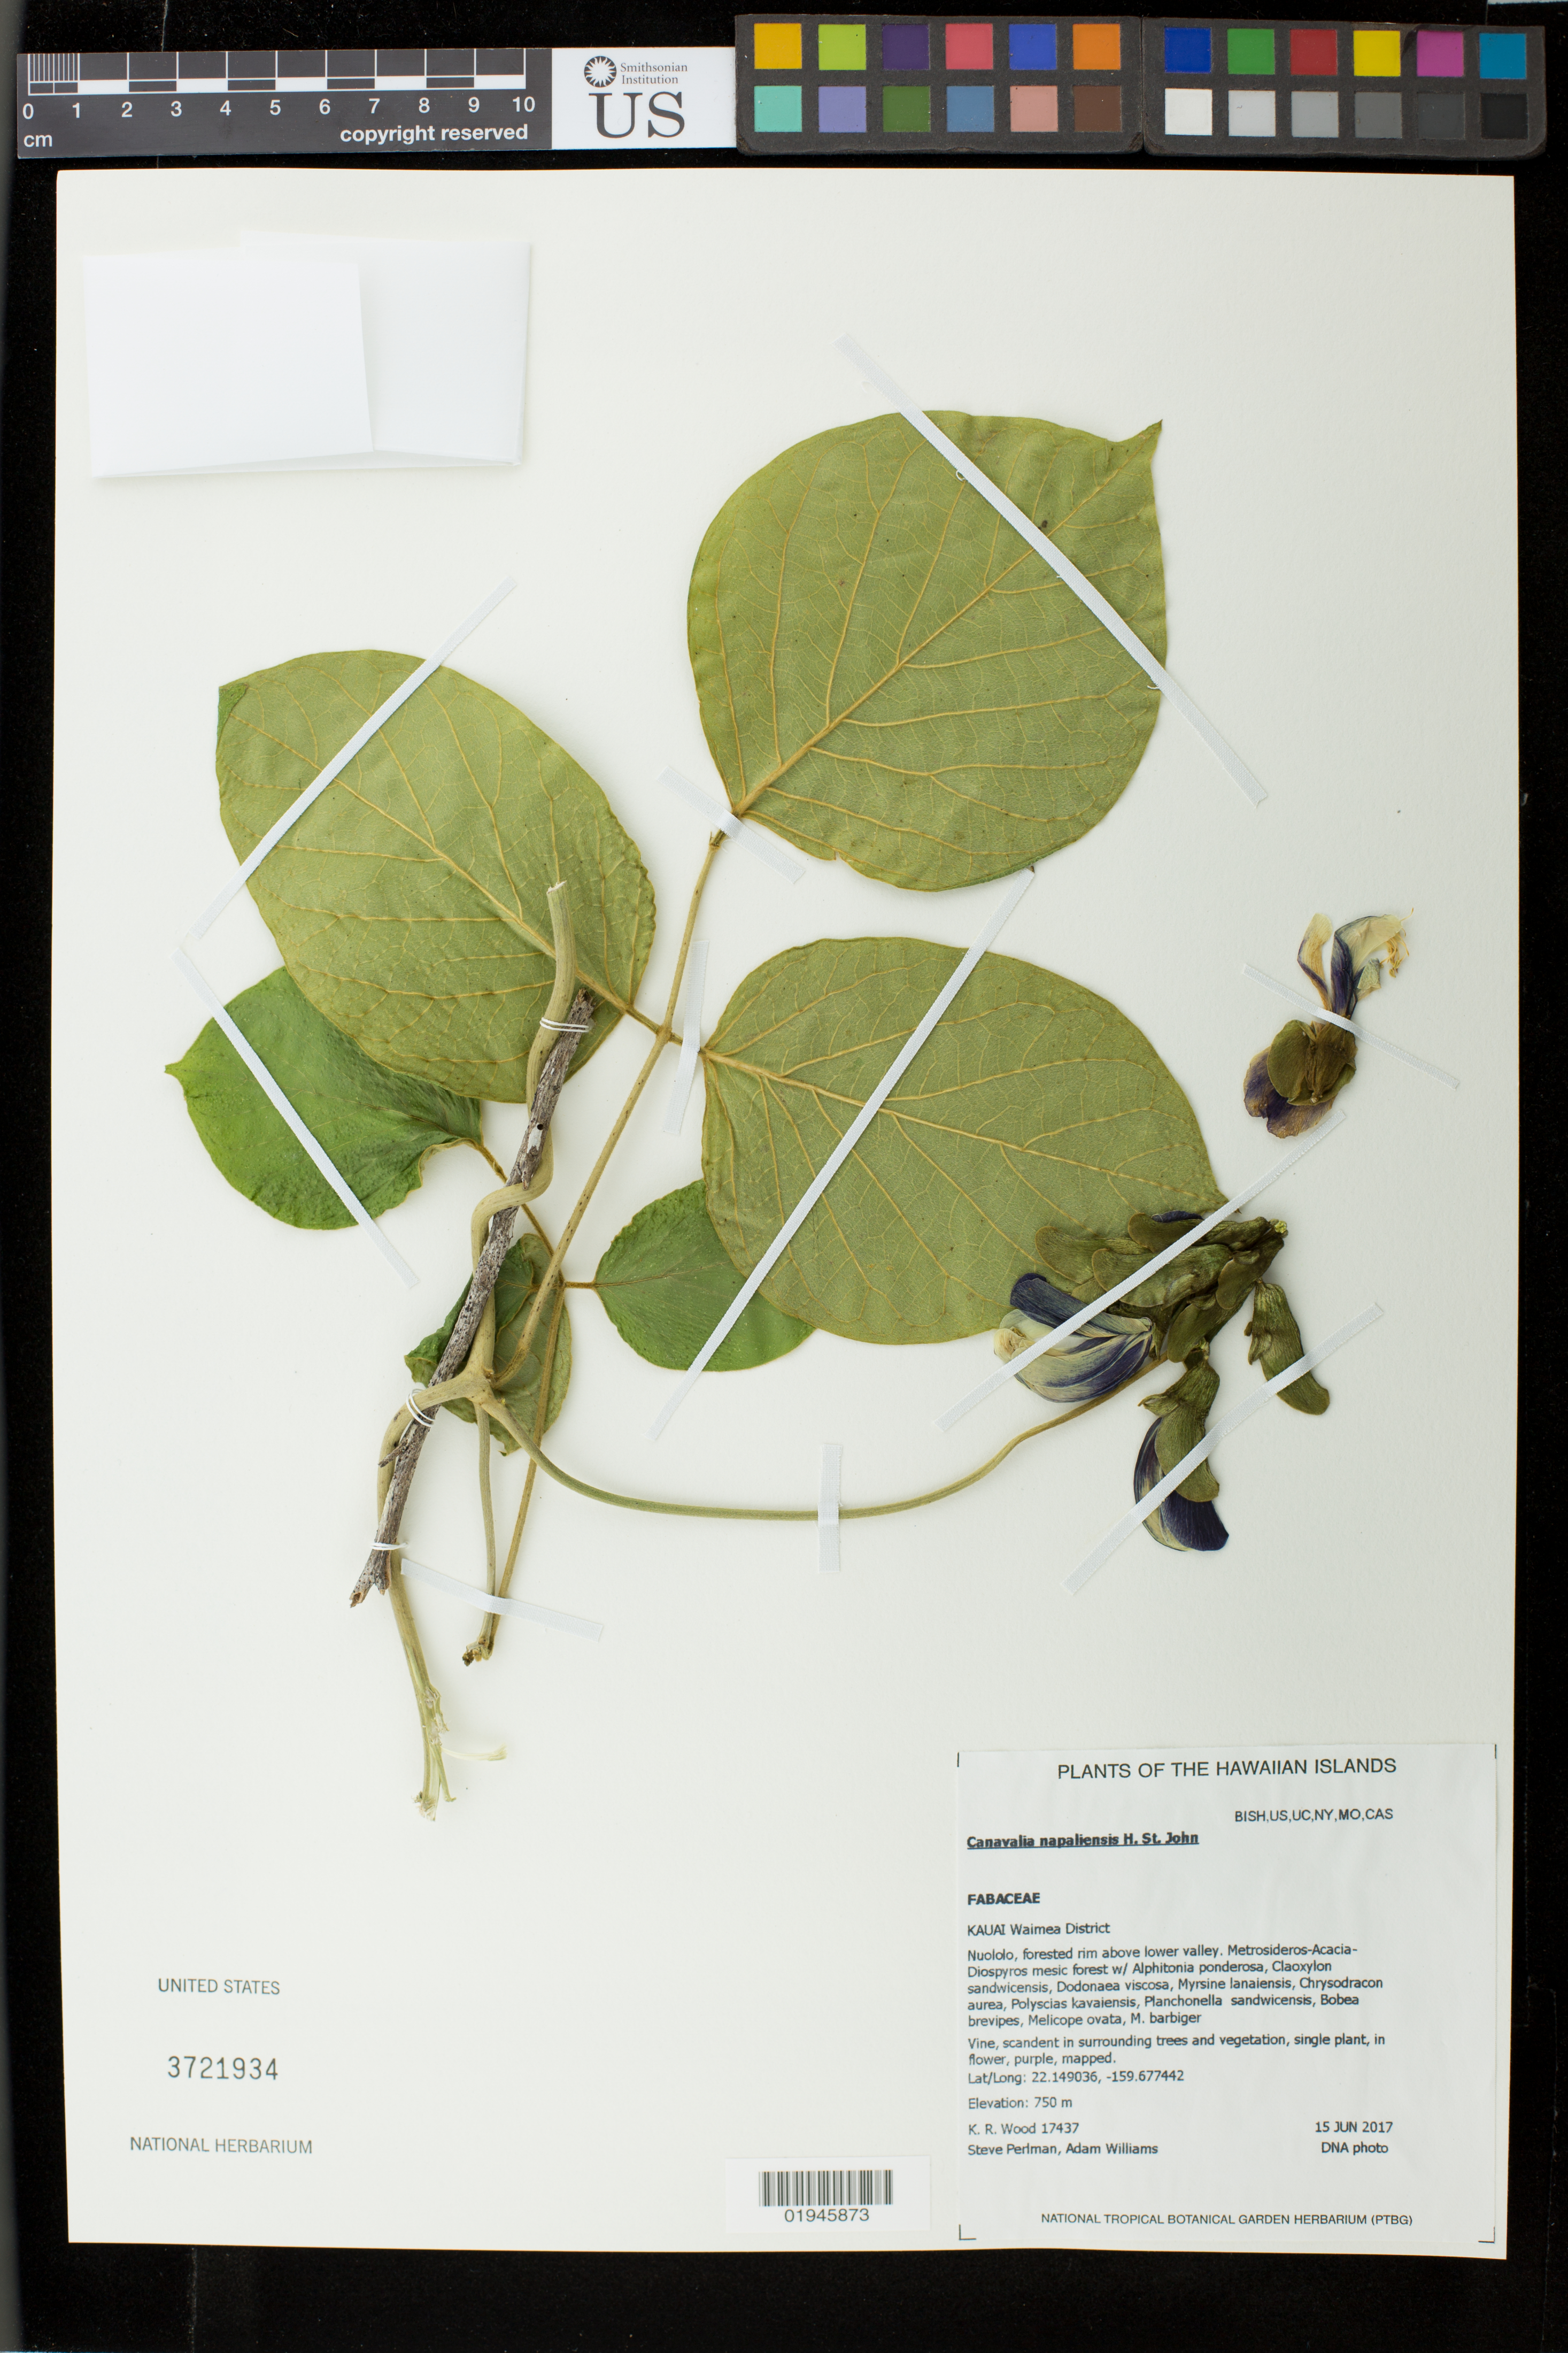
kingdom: Plantae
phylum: Tracheophyta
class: Magnoliopsida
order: Fabales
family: Fabaceae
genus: Canavalia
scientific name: Canavalia napaliensis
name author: H. St. John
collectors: K. R. Wood, S. P. Perlman & A. Williams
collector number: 17437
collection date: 2017-06-15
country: United States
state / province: Hawaii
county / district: Kauai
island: Kaua'i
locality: Waimea District, Nuololo, forested rim above lower valley.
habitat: Mesic forest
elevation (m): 750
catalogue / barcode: US 3721934